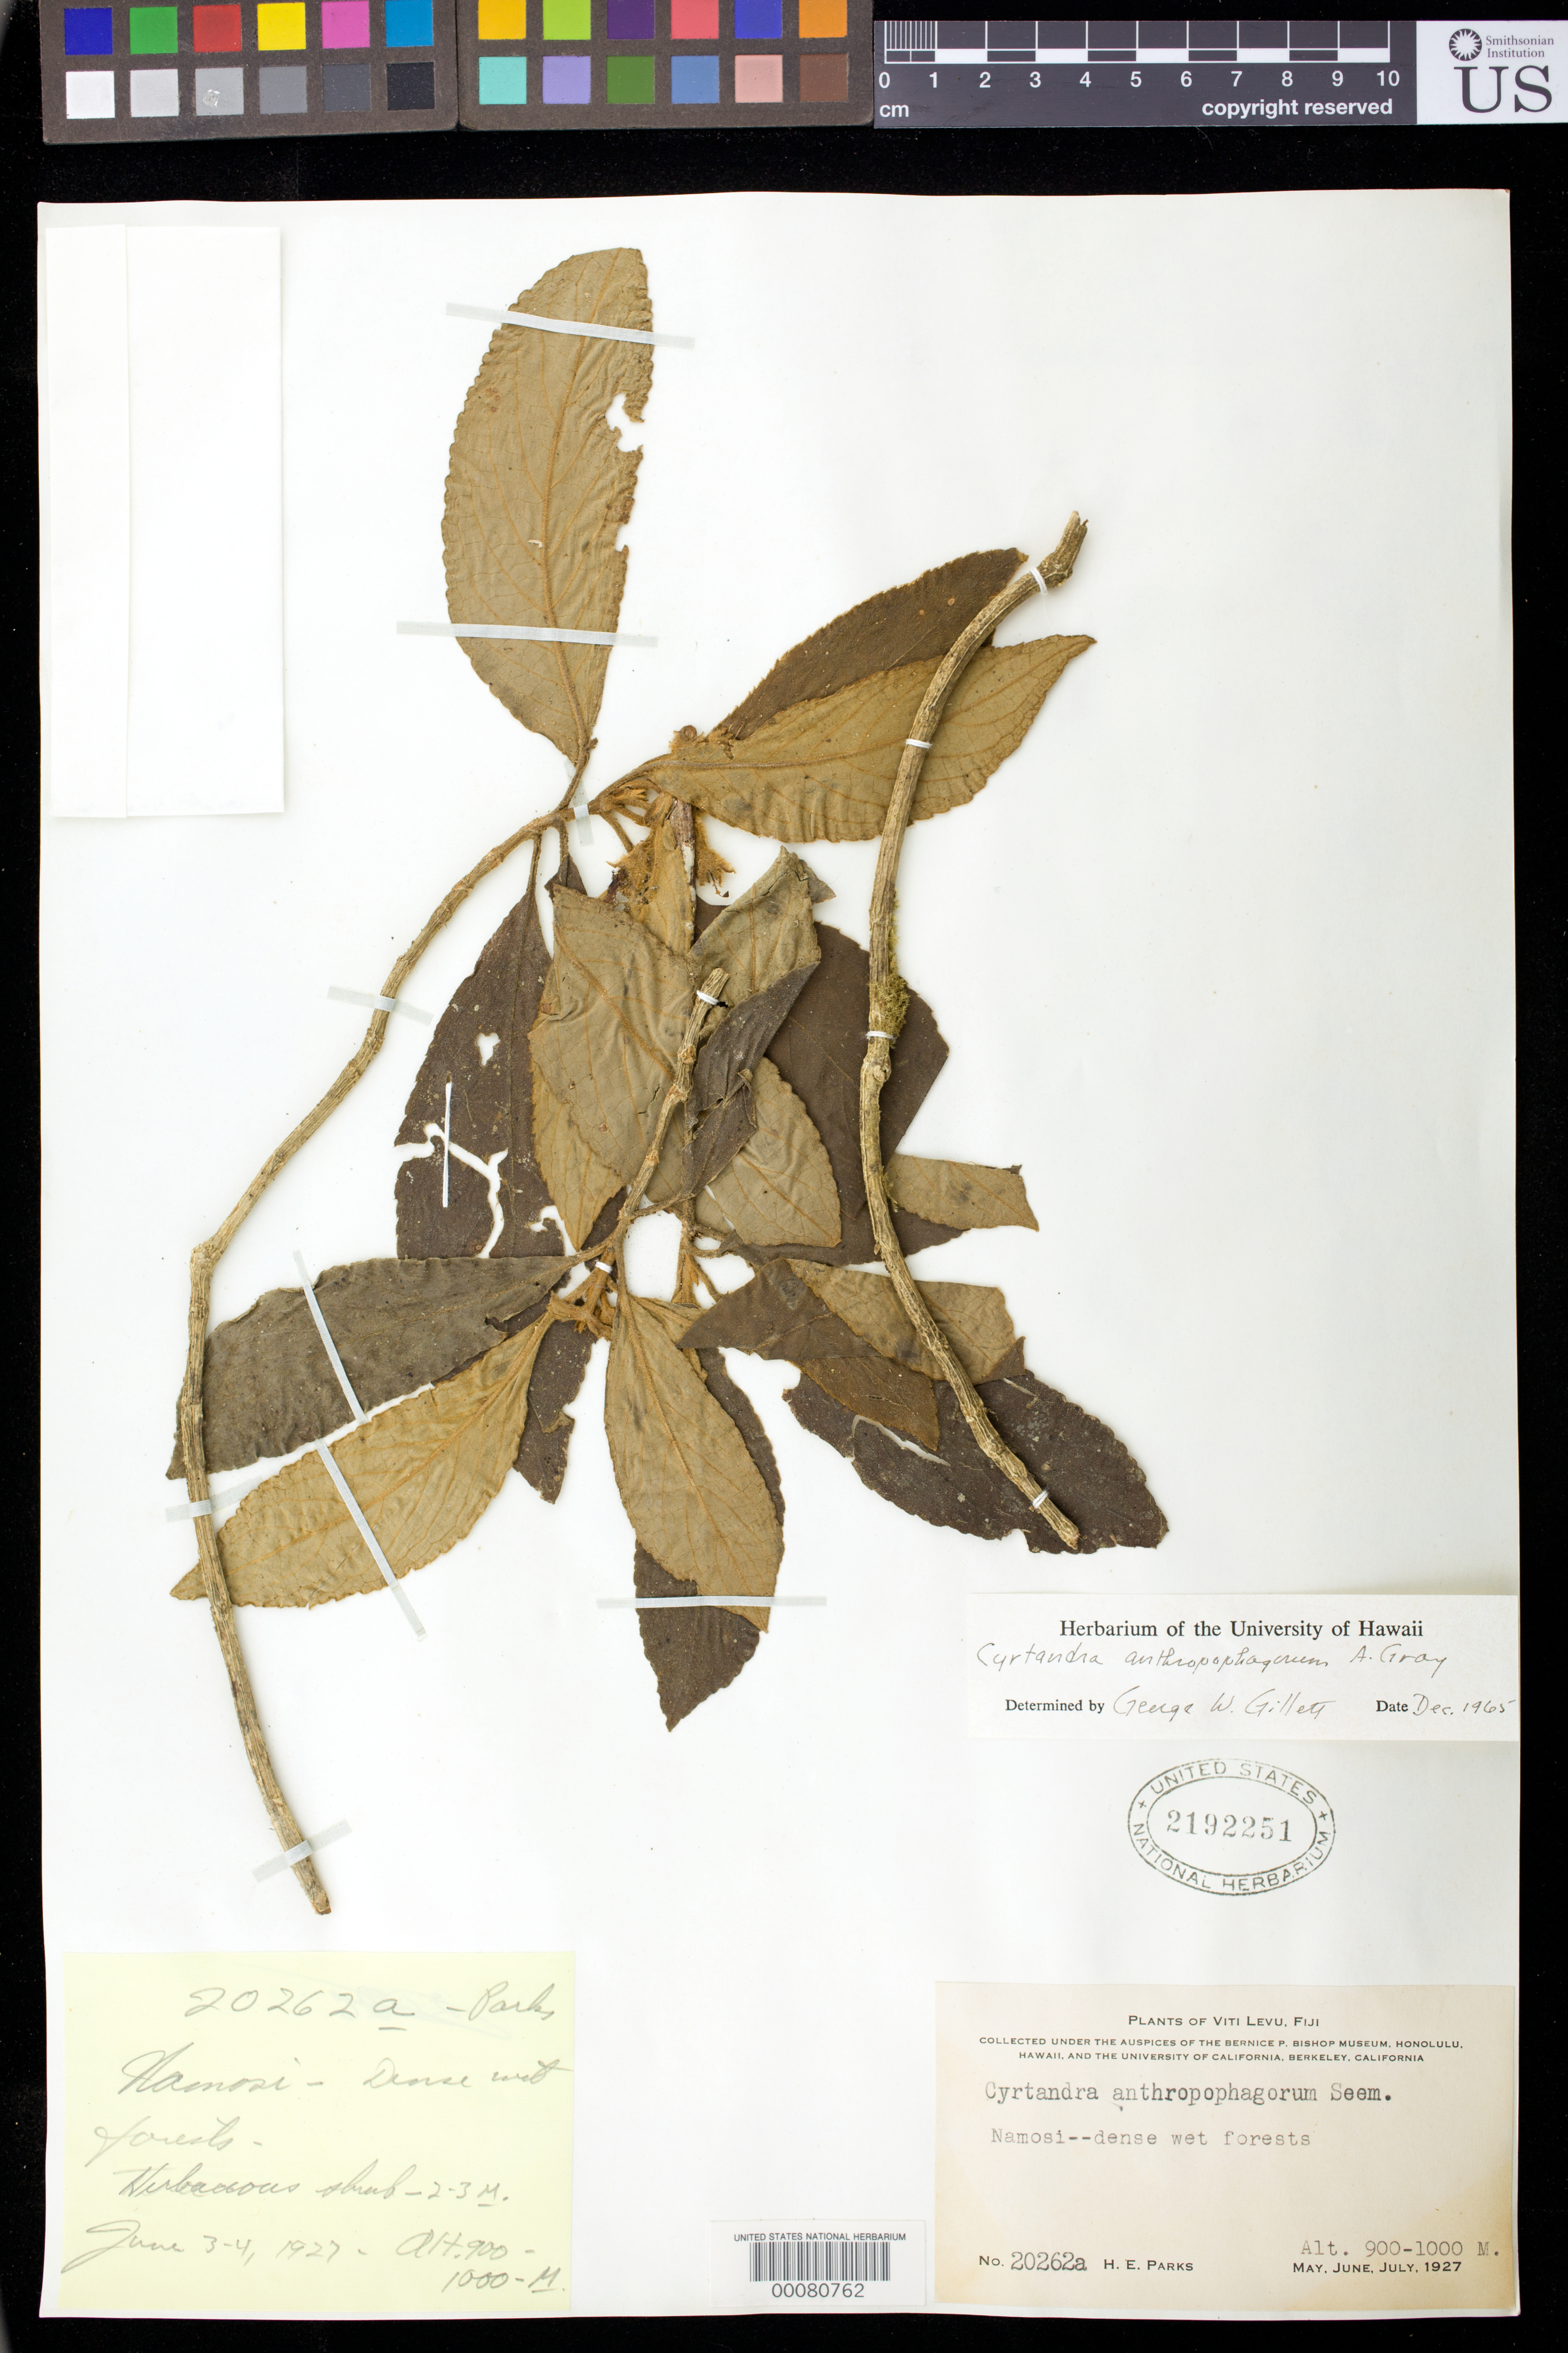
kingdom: Plantae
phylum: Tracheophyta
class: Magnoliopsida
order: Lamiales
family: Gesneriaceae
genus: Cyrtandra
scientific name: Cyrtandra anthropophagorum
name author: Seem. ex A. Gray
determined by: Gillett, G. W.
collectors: H. E. Parks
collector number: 20262 A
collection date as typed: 03-04 Jun 1927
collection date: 1927-06-03/1927-06-04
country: Fiji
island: Viti Levu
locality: Namosi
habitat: Dense wet forests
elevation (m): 900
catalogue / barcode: US 2192251